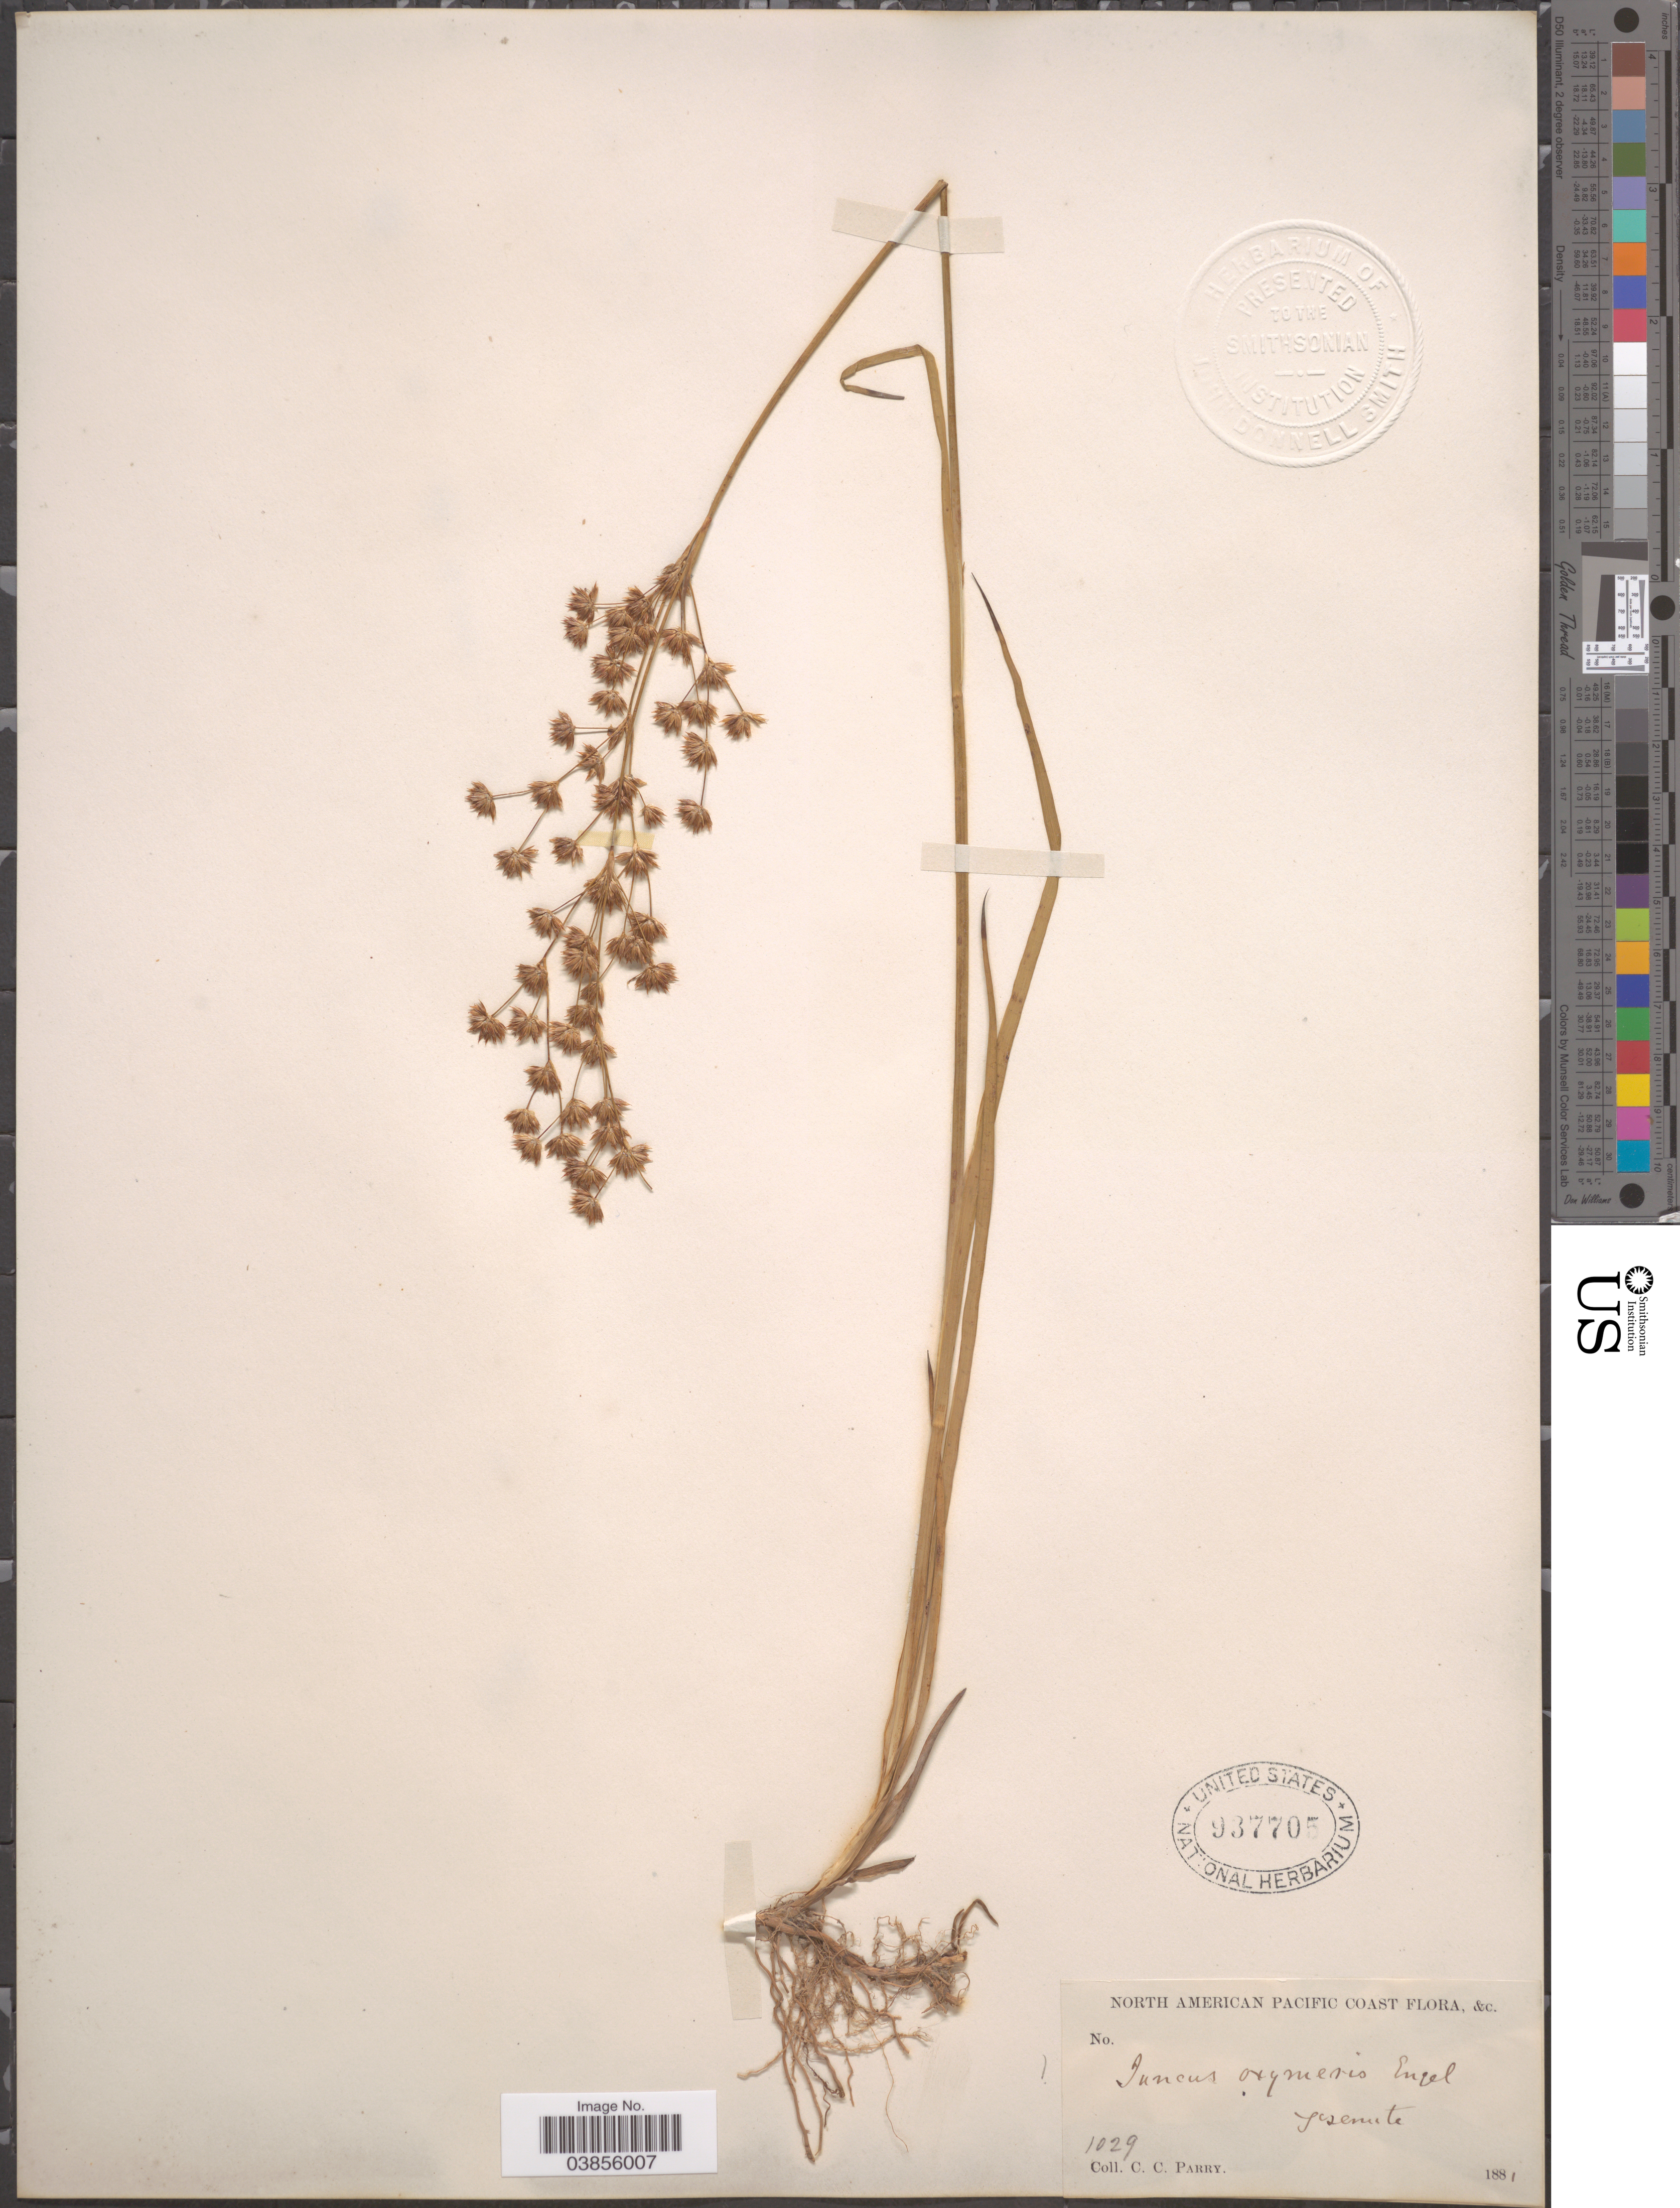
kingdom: Plantae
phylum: Tracheophyta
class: Liliopsida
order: Poales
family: Juncaceae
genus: Juncus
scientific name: Juncus oxymeris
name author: Engelm.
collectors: C. C. Parry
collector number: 1029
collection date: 1881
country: United States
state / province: California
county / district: Mariposa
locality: North American Pacific Coast. Yosemite.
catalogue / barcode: US 937705